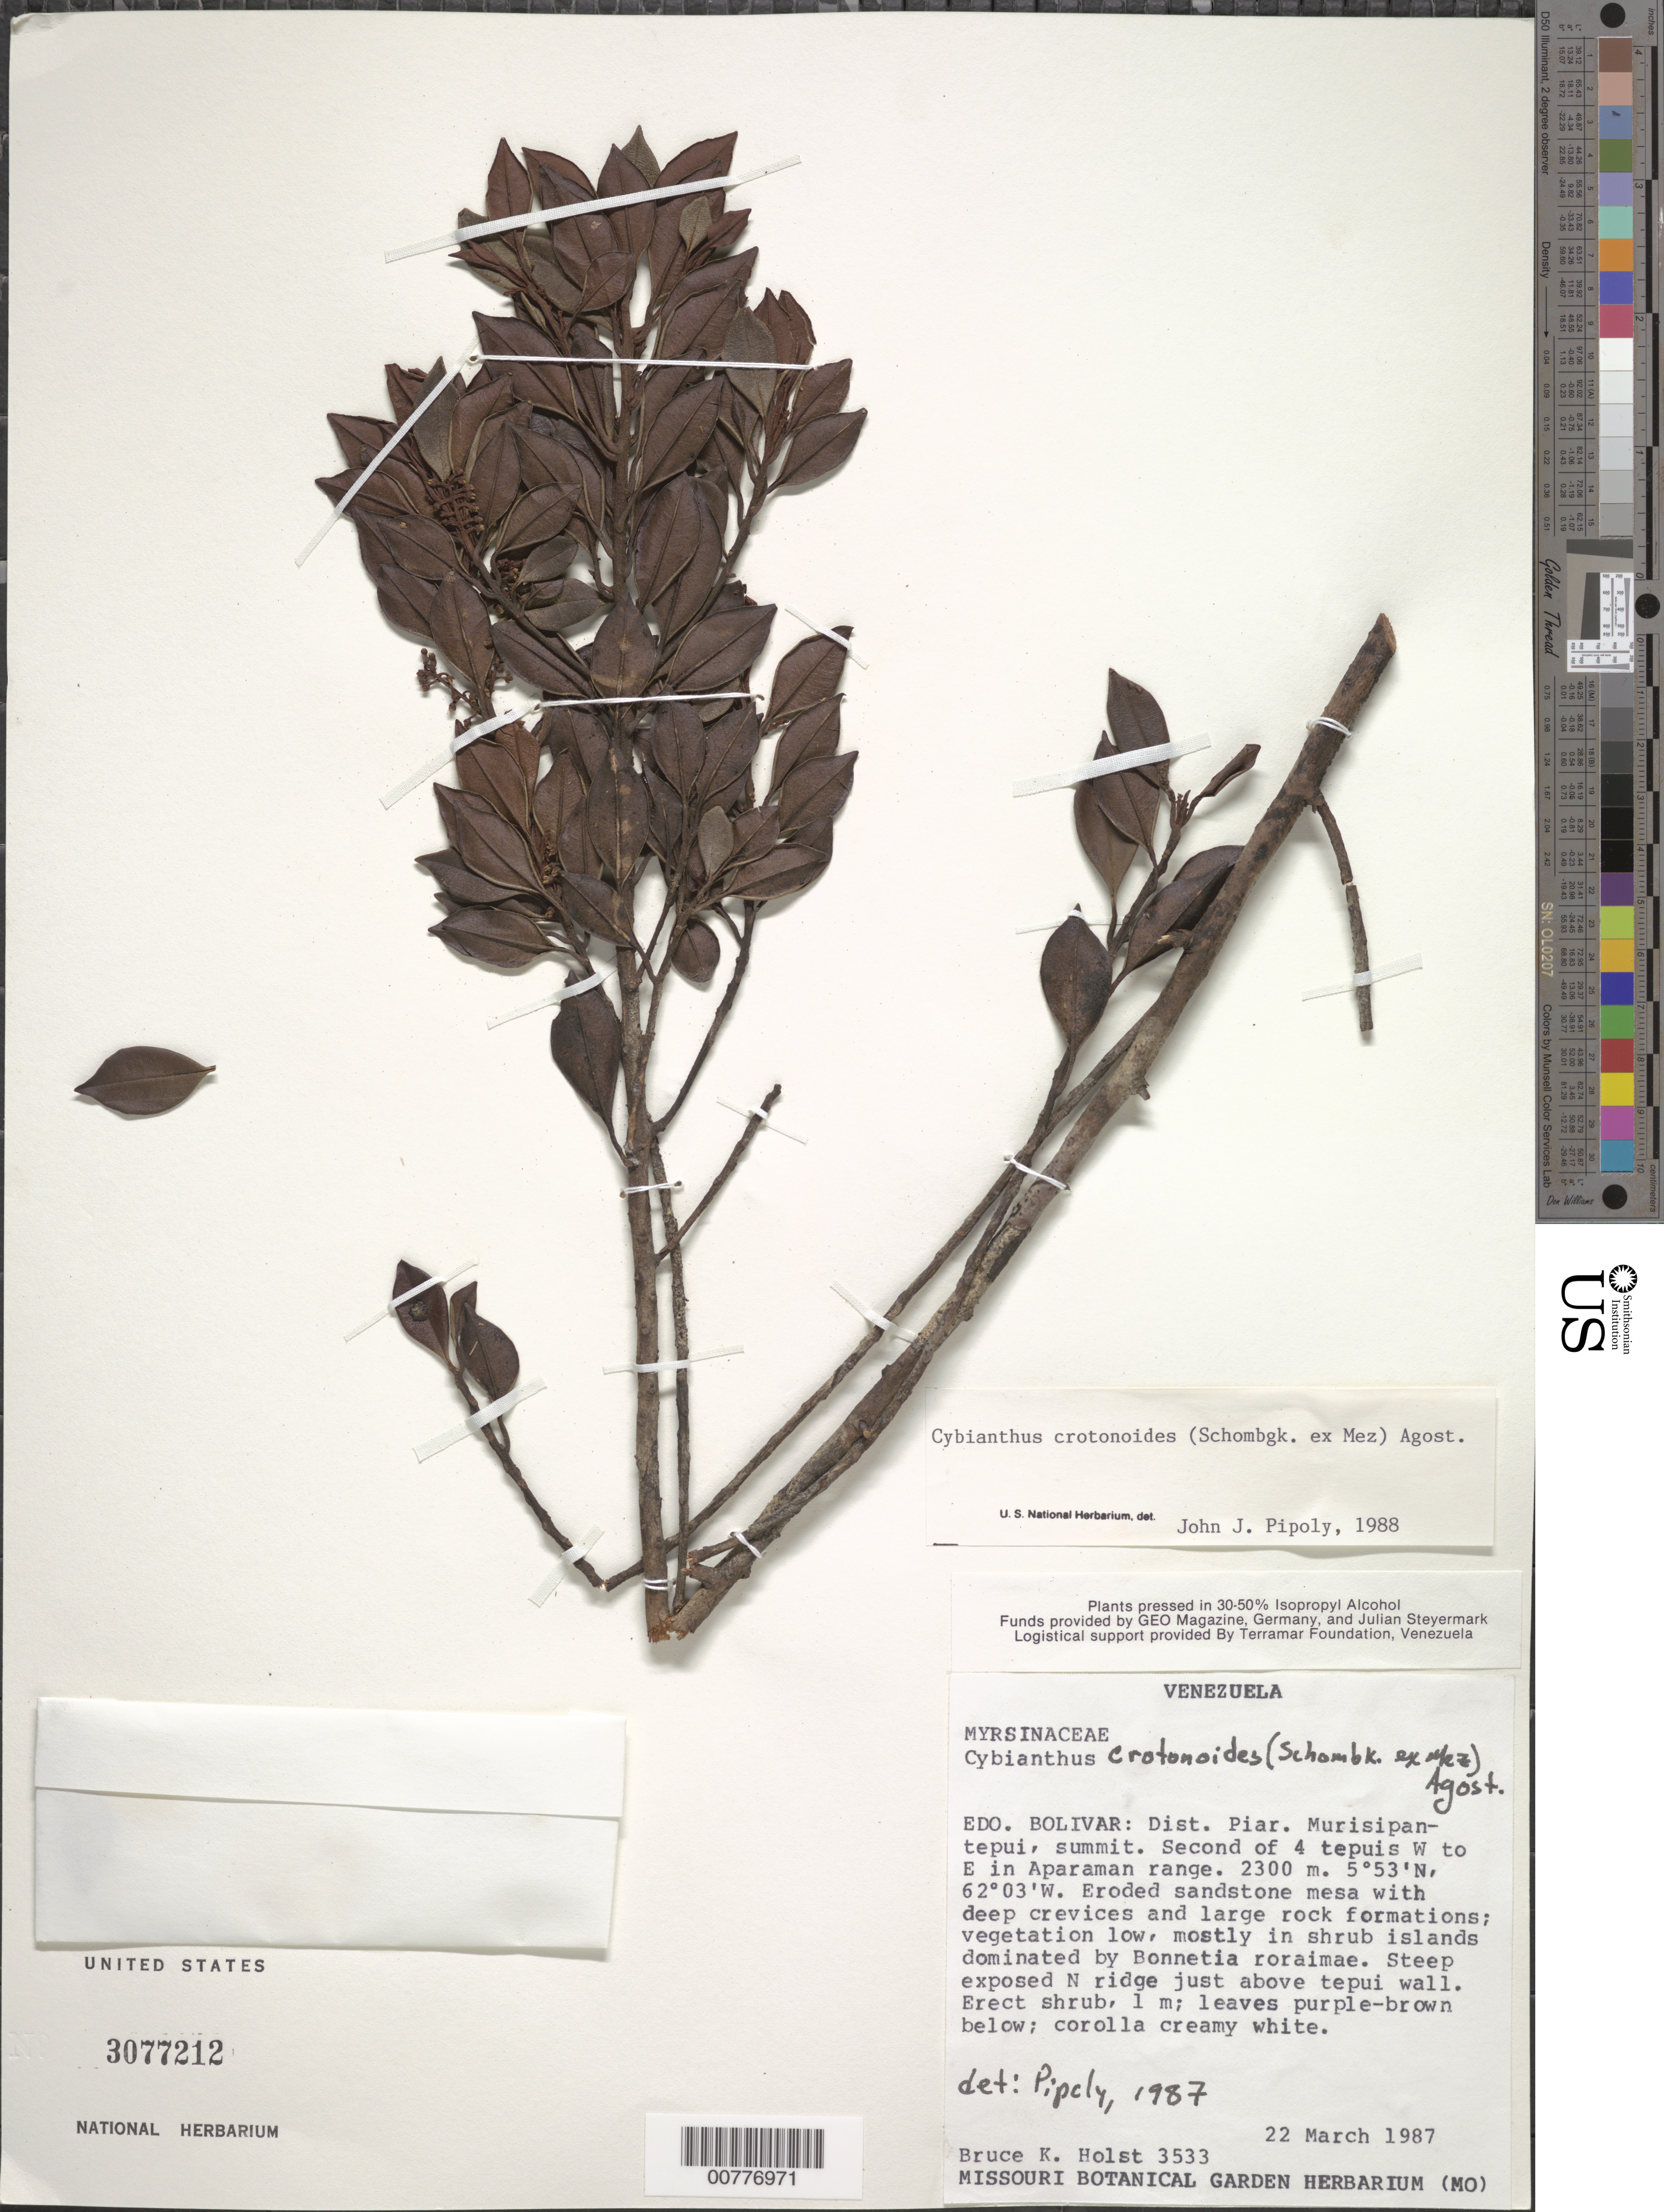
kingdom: Plantae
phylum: Tracheophyta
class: Magnoliopsida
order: Ericales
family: Primulaceae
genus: Cybianthus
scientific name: Cybianthus crotonoides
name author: (M.R. Schomb. ex Mez) G. Agostini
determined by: Pipoly, J. J., III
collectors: B. Holst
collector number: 3533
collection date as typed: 22-Mar-87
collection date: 1987-03-22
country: Venezuela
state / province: Bolívar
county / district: Piar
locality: Murisipan-tepuí summit, 2nd of 4 tepuís in Aparaman-tepuí range from W to E, East of Auyan-tepuí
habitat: Eroded sandstone mesa with deep crevices and large rock formations; rocky slope near tepui edge; vegetation low, mostly in shrub islands dominated…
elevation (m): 2300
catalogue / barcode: US 3077212